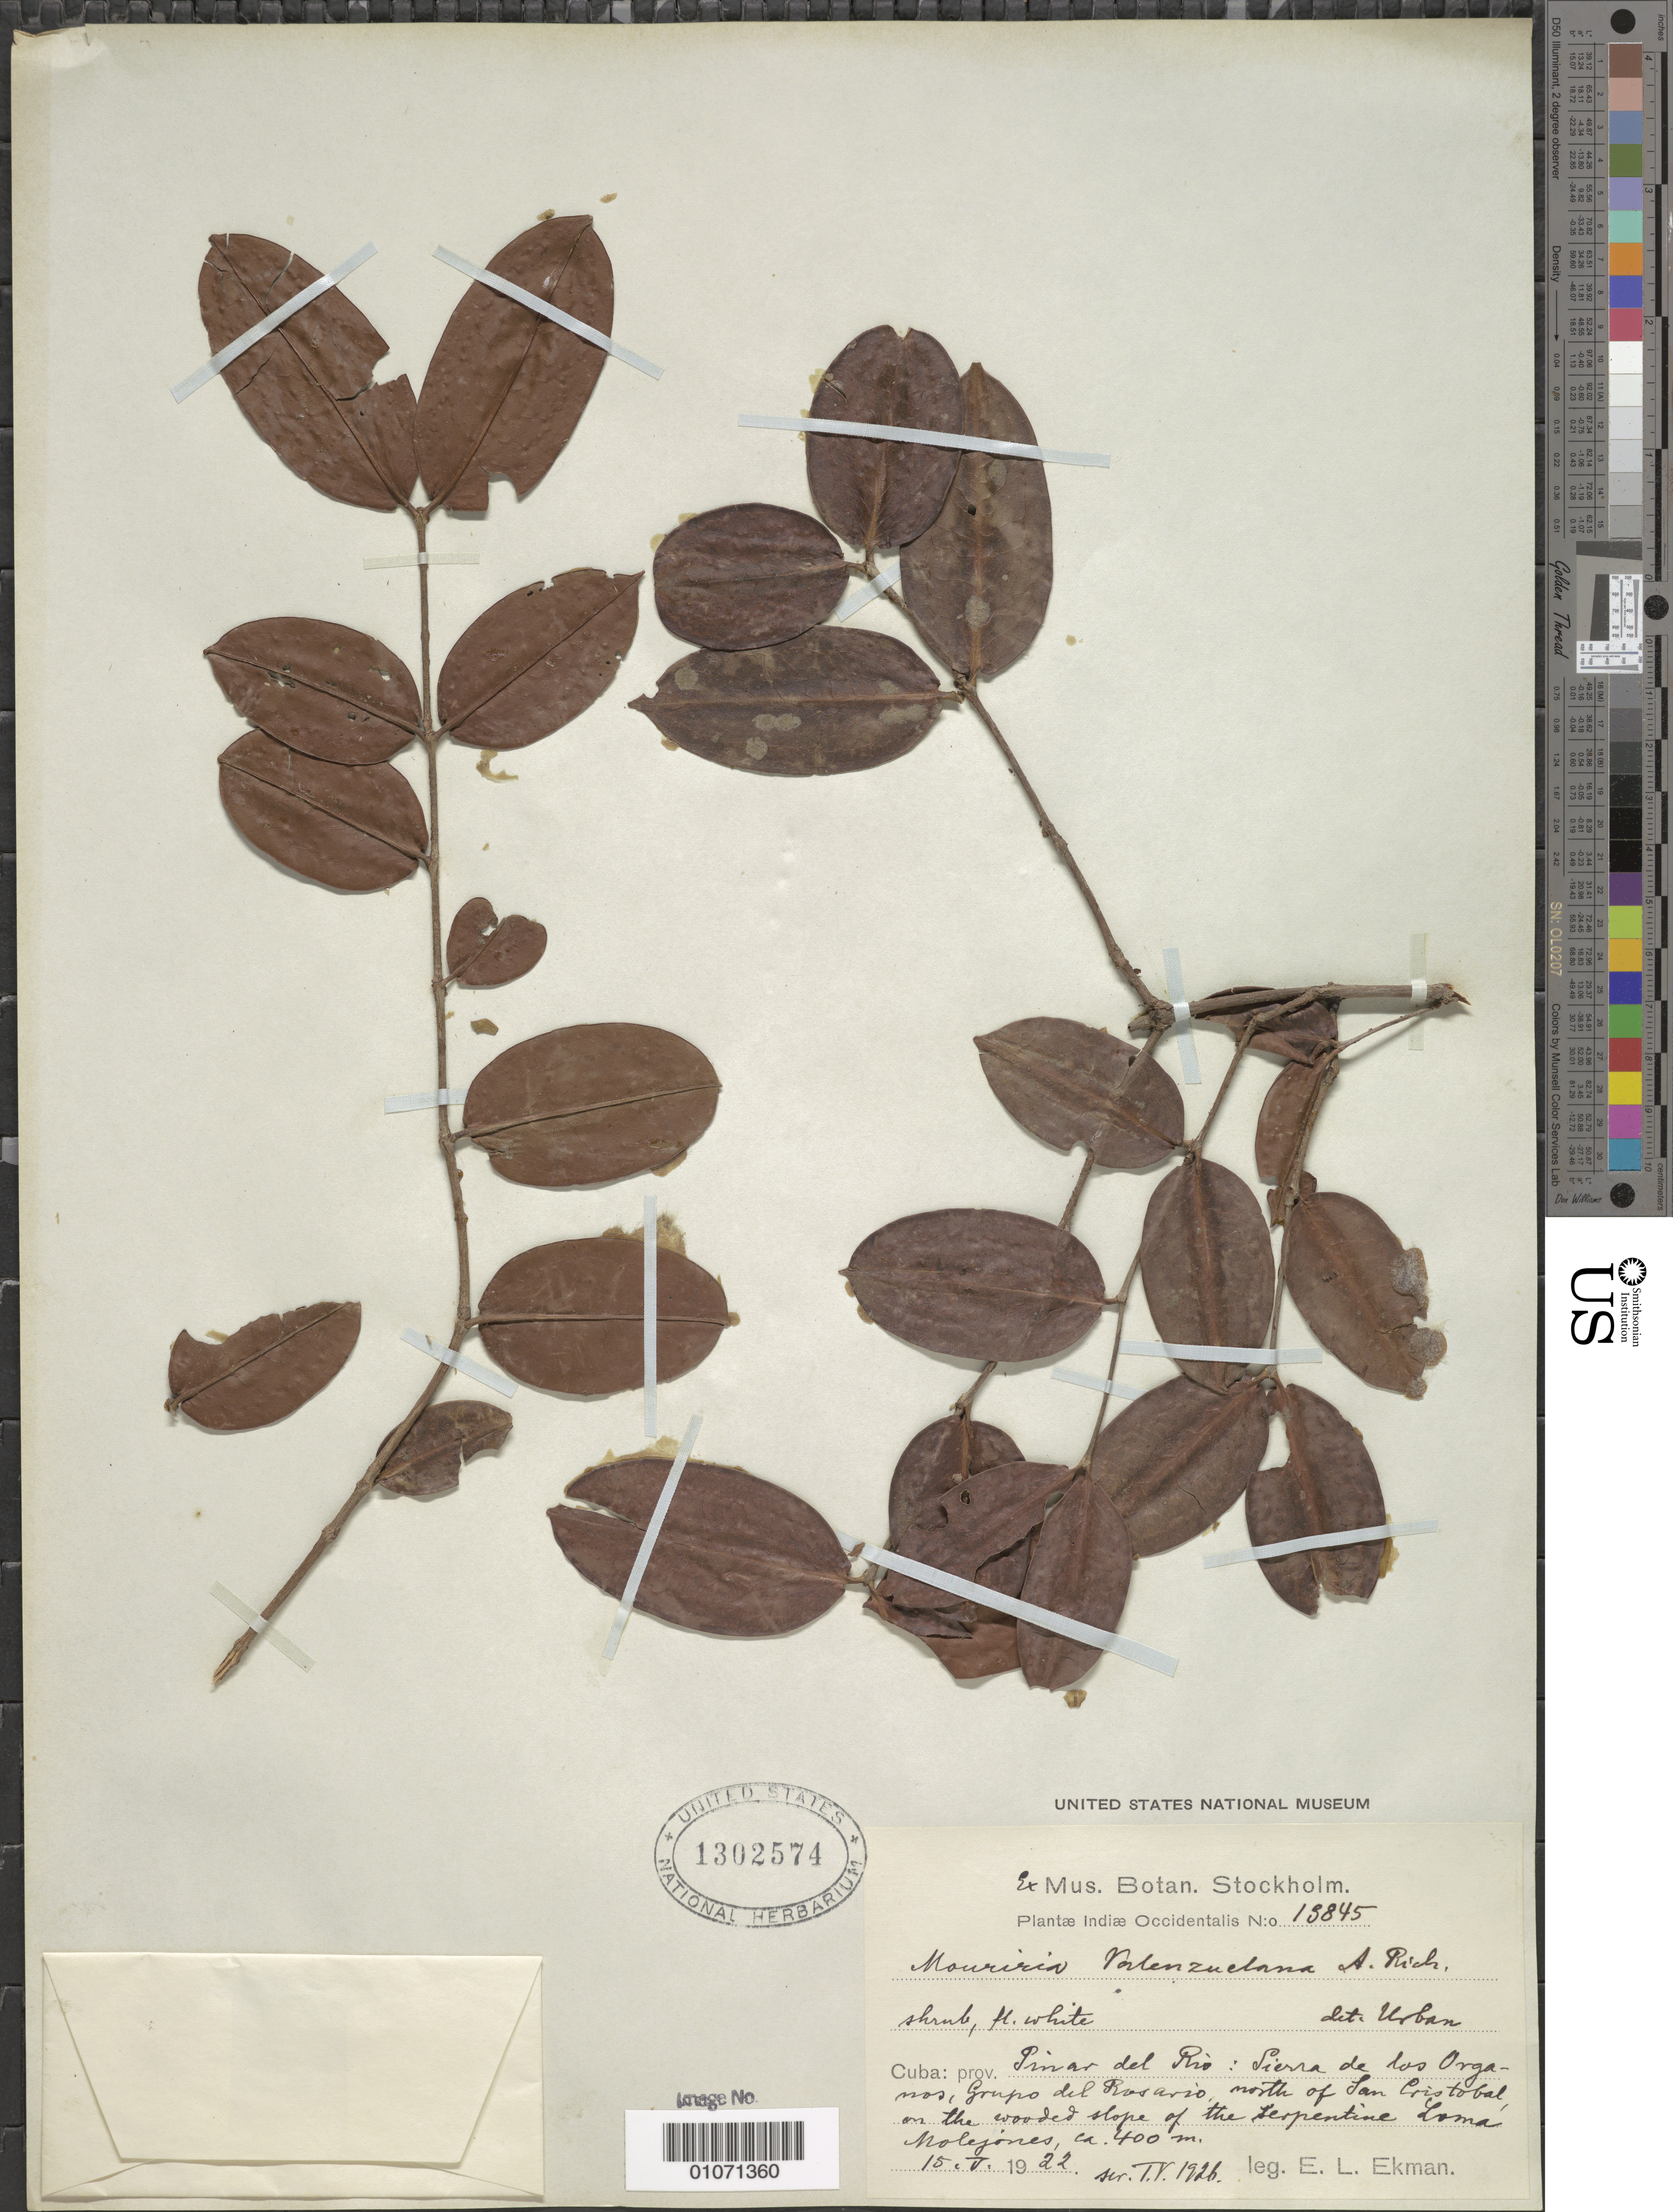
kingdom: Plantae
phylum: Tracheophyta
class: Magnoliopsida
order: Myrtales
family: Melastomataceae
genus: Mouriri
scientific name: Mouriri valenzuelana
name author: A. Rich.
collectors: E. L. Ekman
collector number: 13845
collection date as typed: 15 May 1922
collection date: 1922-05-15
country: Cuba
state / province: Pinar del Río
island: Cuba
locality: Sierra de los Organos, Grupo del Rosario, N of San Cristobal, slope of Loma Molejones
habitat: Wooded lope of serpentine loma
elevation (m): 400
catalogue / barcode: US 1302574